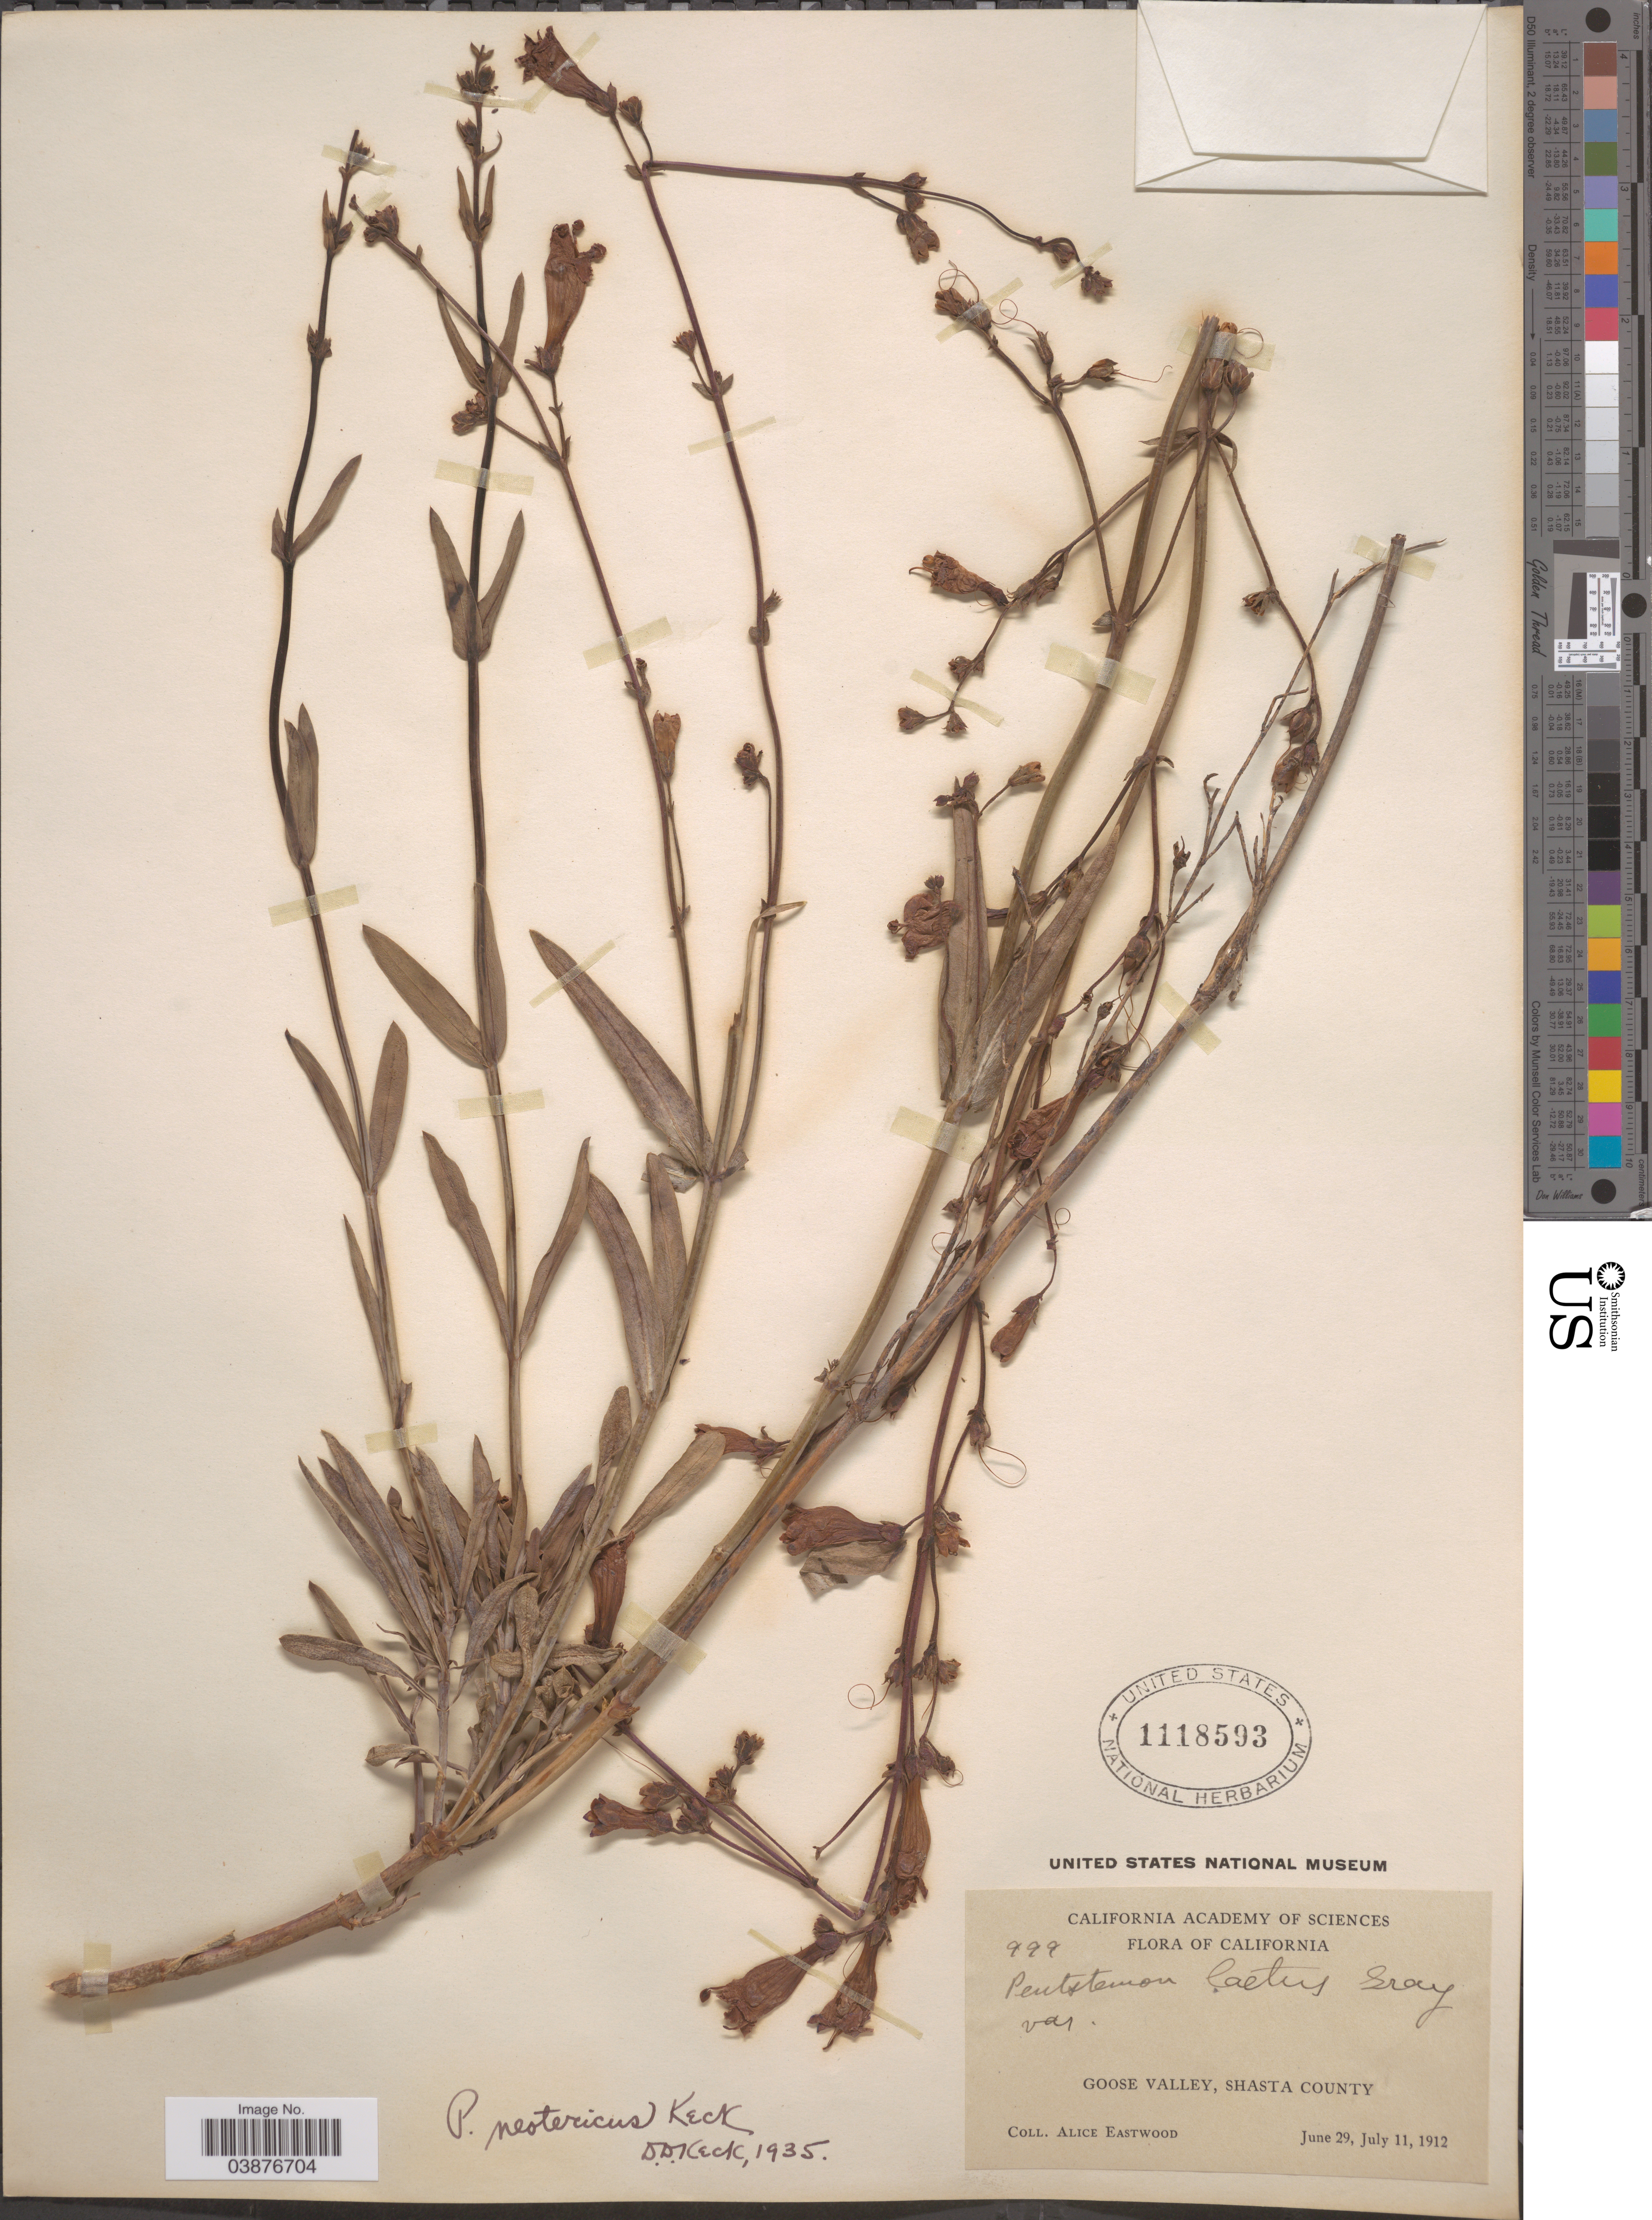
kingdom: Plantae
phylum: Tracheophyta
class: Magnoliopsida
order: Lamiales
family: Plantaginaceae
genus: Penstemon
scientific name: Penstemon neotericus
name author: D.D. Keck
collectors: A. Eastwood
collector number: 999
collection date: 1912-06-29/1912-07-11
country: United States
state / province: California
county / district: Shasta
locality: Goose Valley, Shasta County.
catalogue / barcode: US 1118593